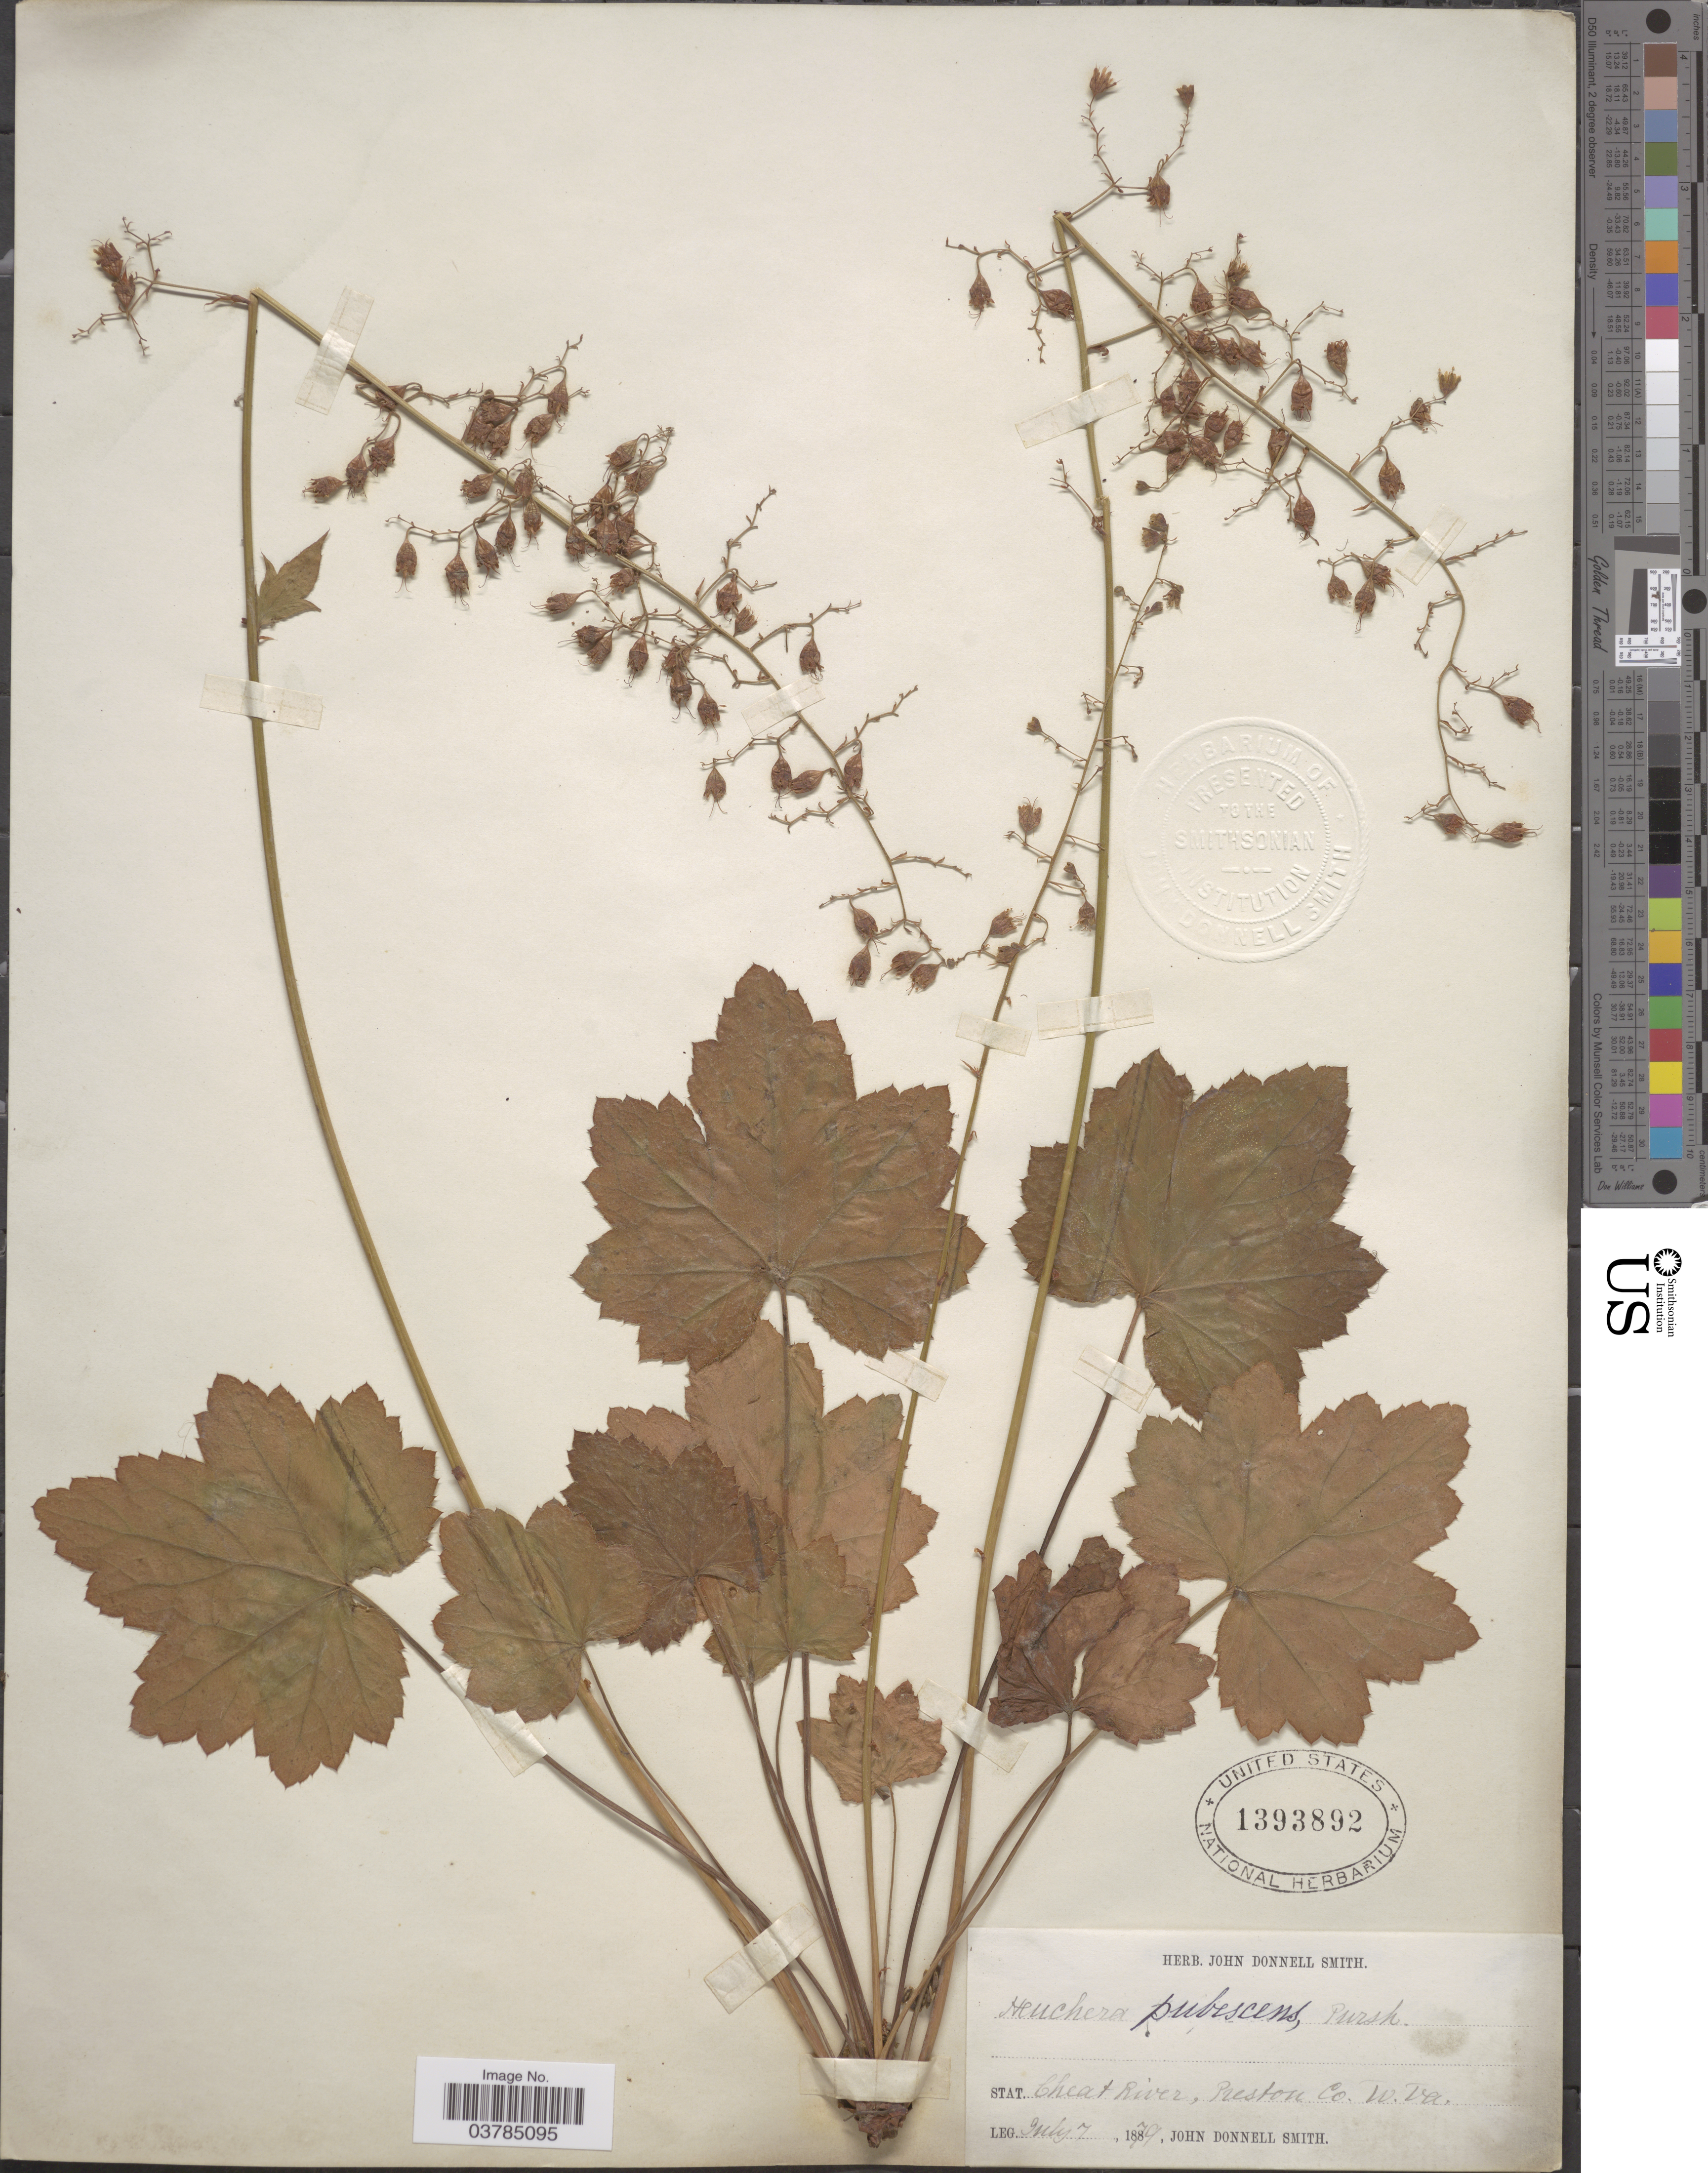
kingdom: Plantae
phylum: Tracheophyta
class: Magnoliopsida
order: Saxifragales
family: Saxifragaceae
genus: Heuchera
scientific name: Heuchera pubescens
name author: Pursh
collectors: J. Donnell Smith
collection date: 1879-07-07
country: United States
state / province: West Virginia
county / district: Preston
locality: Stat. Cheat River, Preston Co.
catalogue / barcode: US 1393892